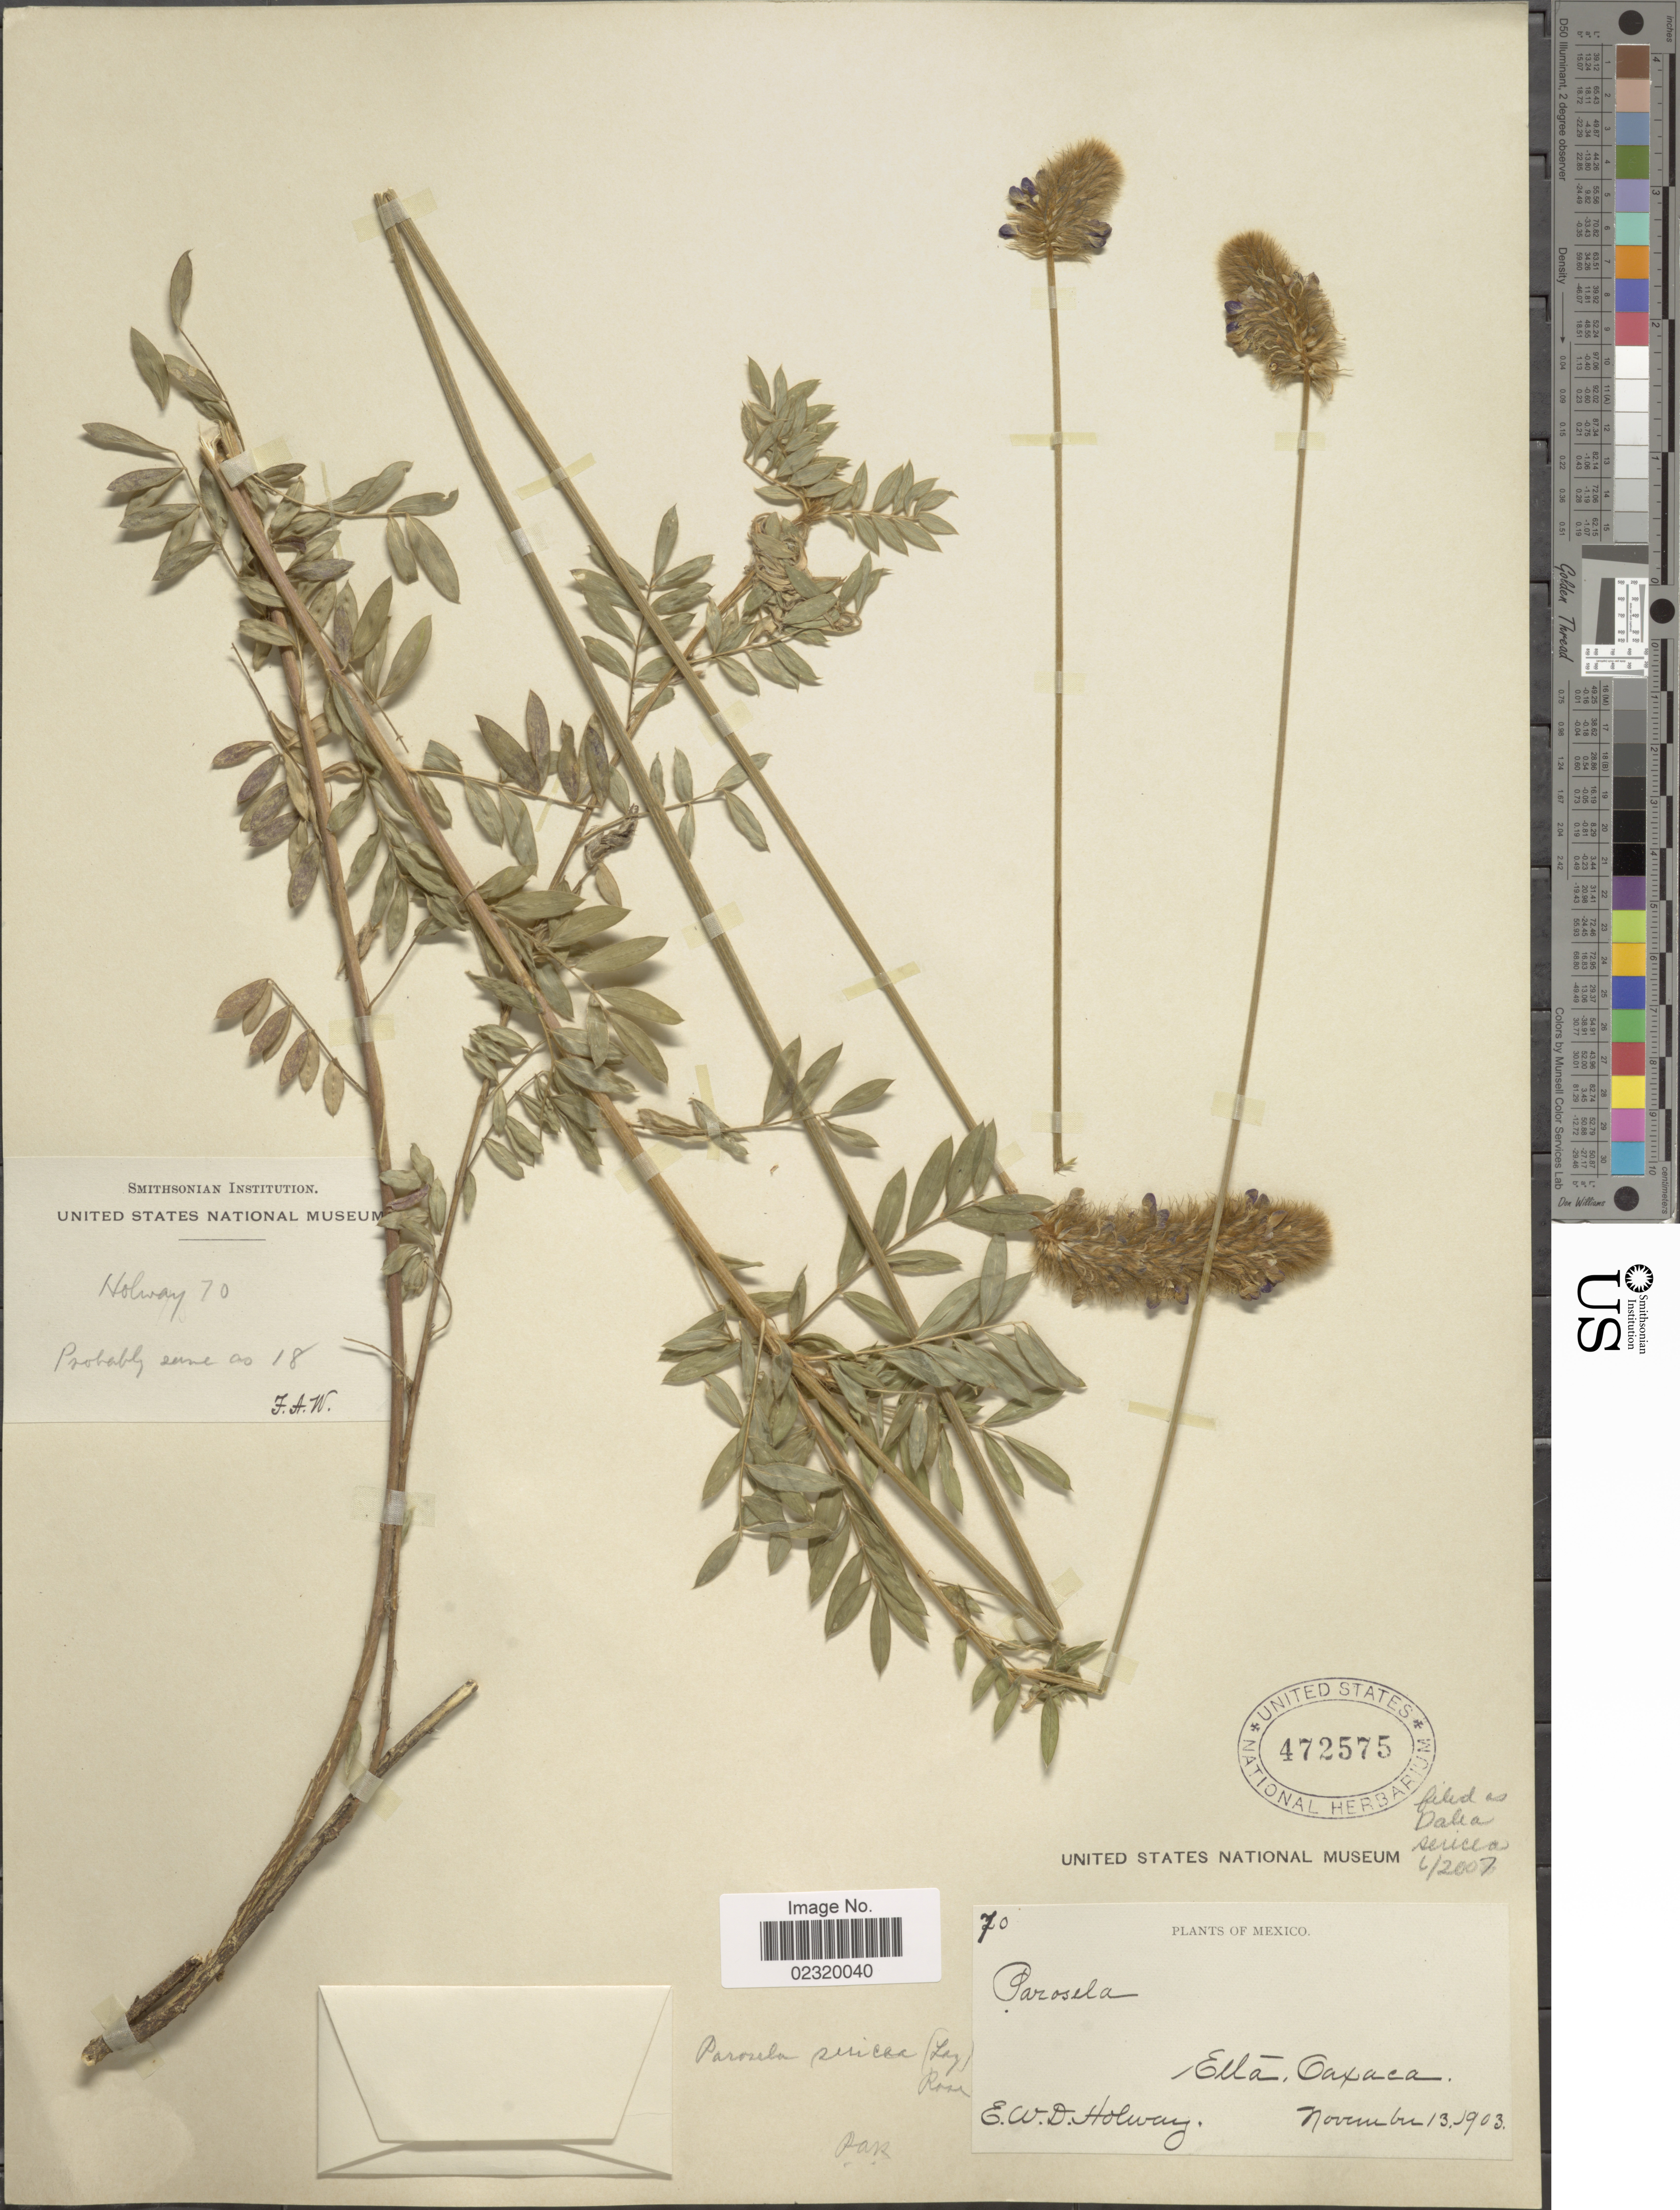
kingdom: Plantae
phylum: Tracheophyta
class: Magnoliopsida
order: Fabales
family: Fabaceae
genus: Dalea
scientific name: Dalea sericea var. sericea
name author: Lag.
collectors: E. W. D. Holway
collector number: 70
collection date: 1903-11-13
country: Mexico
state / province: Oaxaca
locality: Elta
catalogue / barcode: US 472575